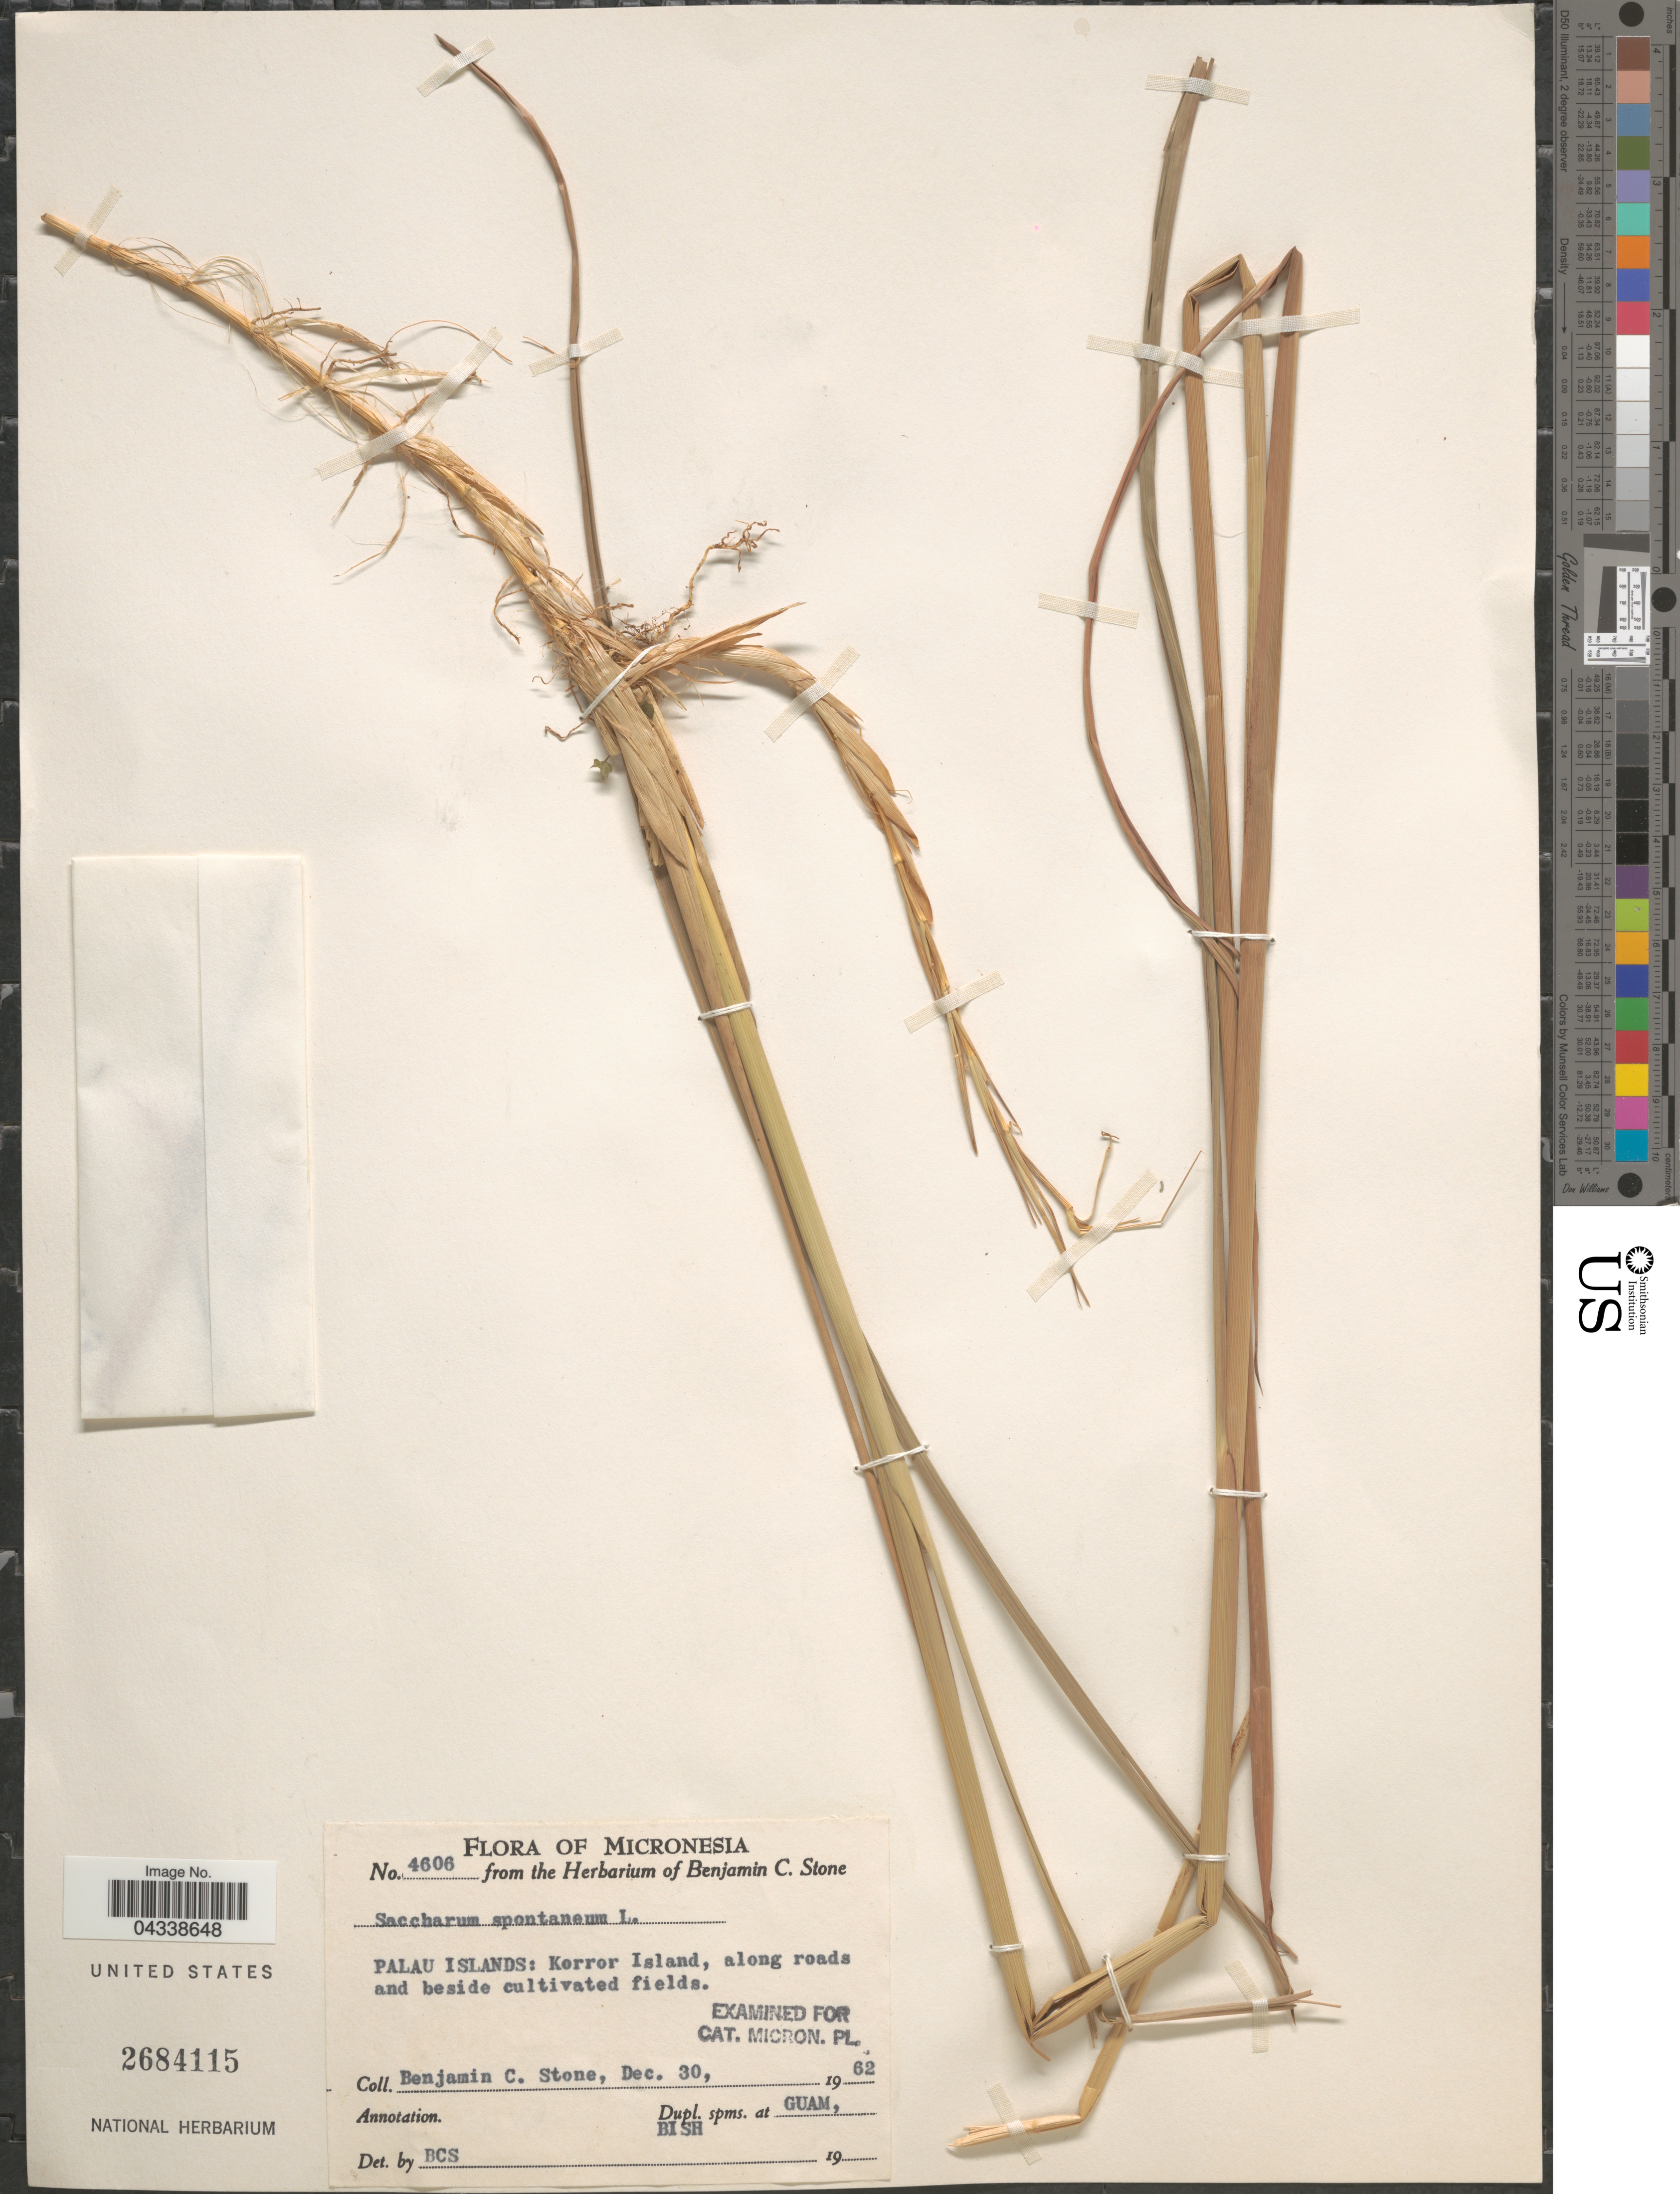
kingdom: Plantae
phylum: Tracheophyta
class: Liliopsida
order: Poales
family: Poaceae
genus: Saccharum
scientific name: Saccharum spontaneum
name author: L.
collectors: B. C. Stone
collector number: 4606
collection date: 1962-12-30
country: Palau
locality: Palau Islands: Korror Island.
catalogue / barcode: US 2684115